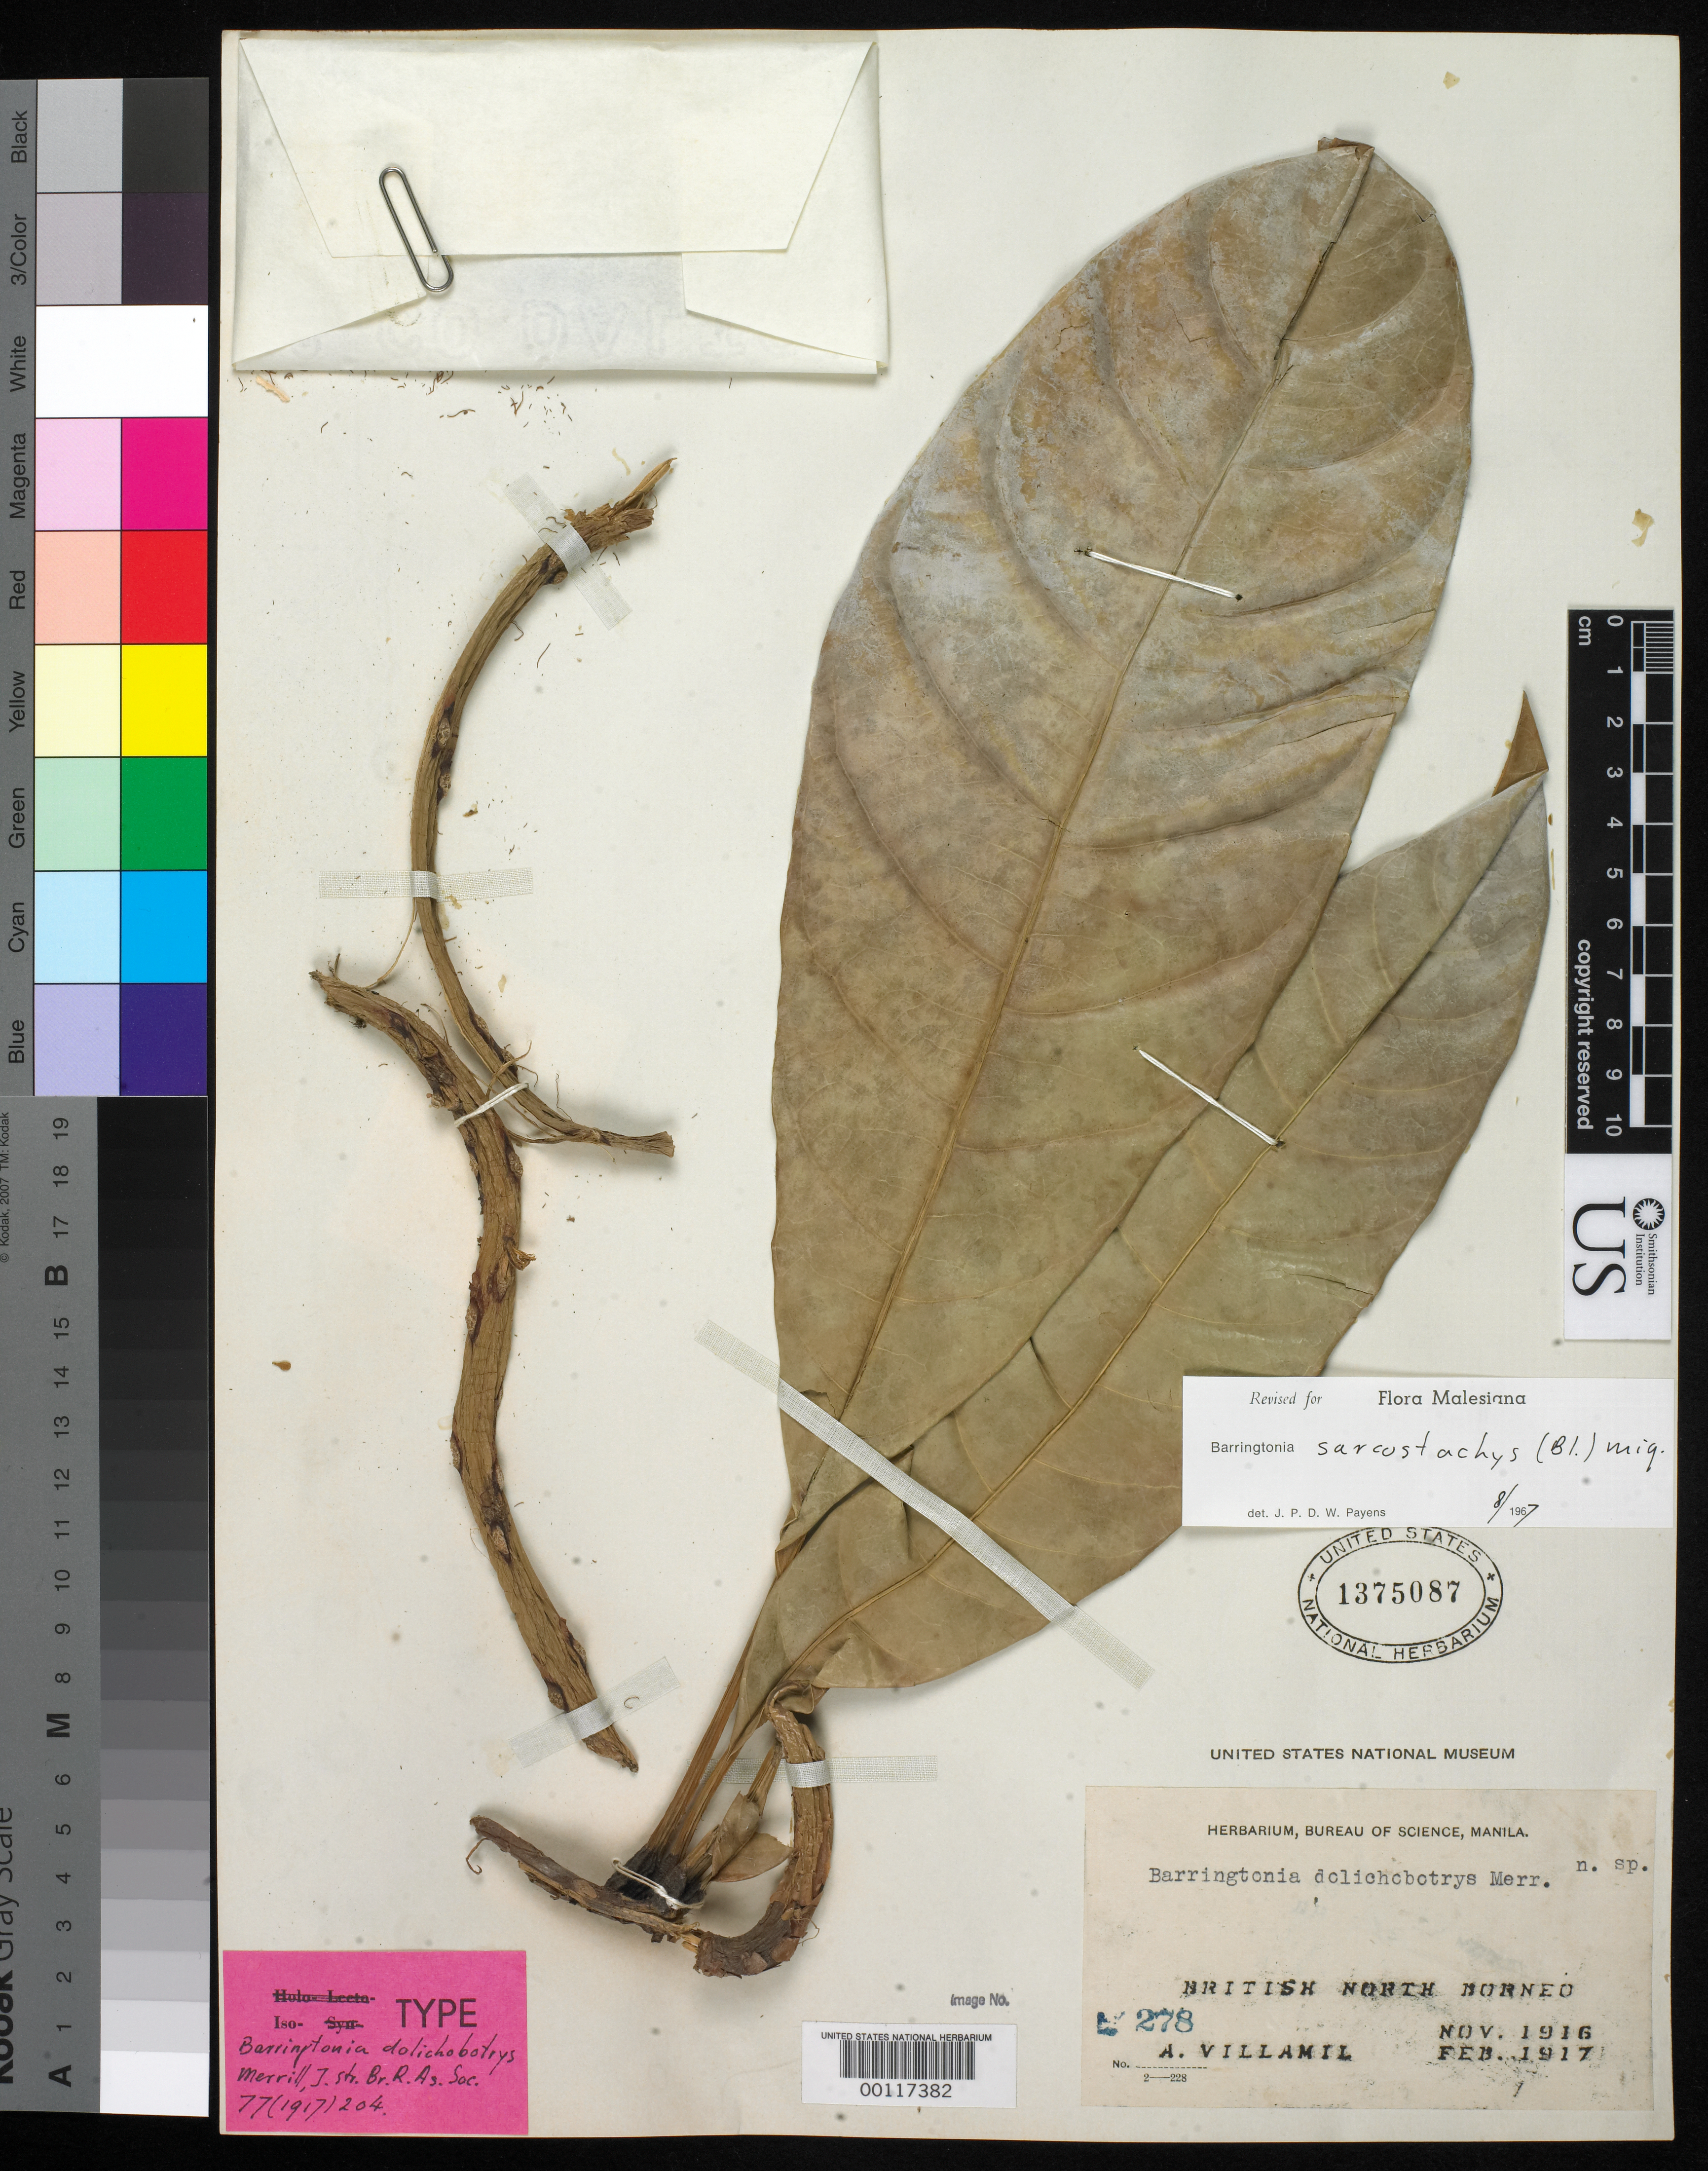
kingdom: Plantae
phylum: Tracheophyta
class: Magnoliopsida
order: Ericales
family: Lecythidaceae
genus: Barringtonia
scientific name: Barringtonia dolichobotrys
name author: Merr.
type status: Isotype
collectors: A. Villamil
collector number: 278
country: Malaysia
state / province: Sabah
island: Borneo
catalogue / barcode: US 1375087